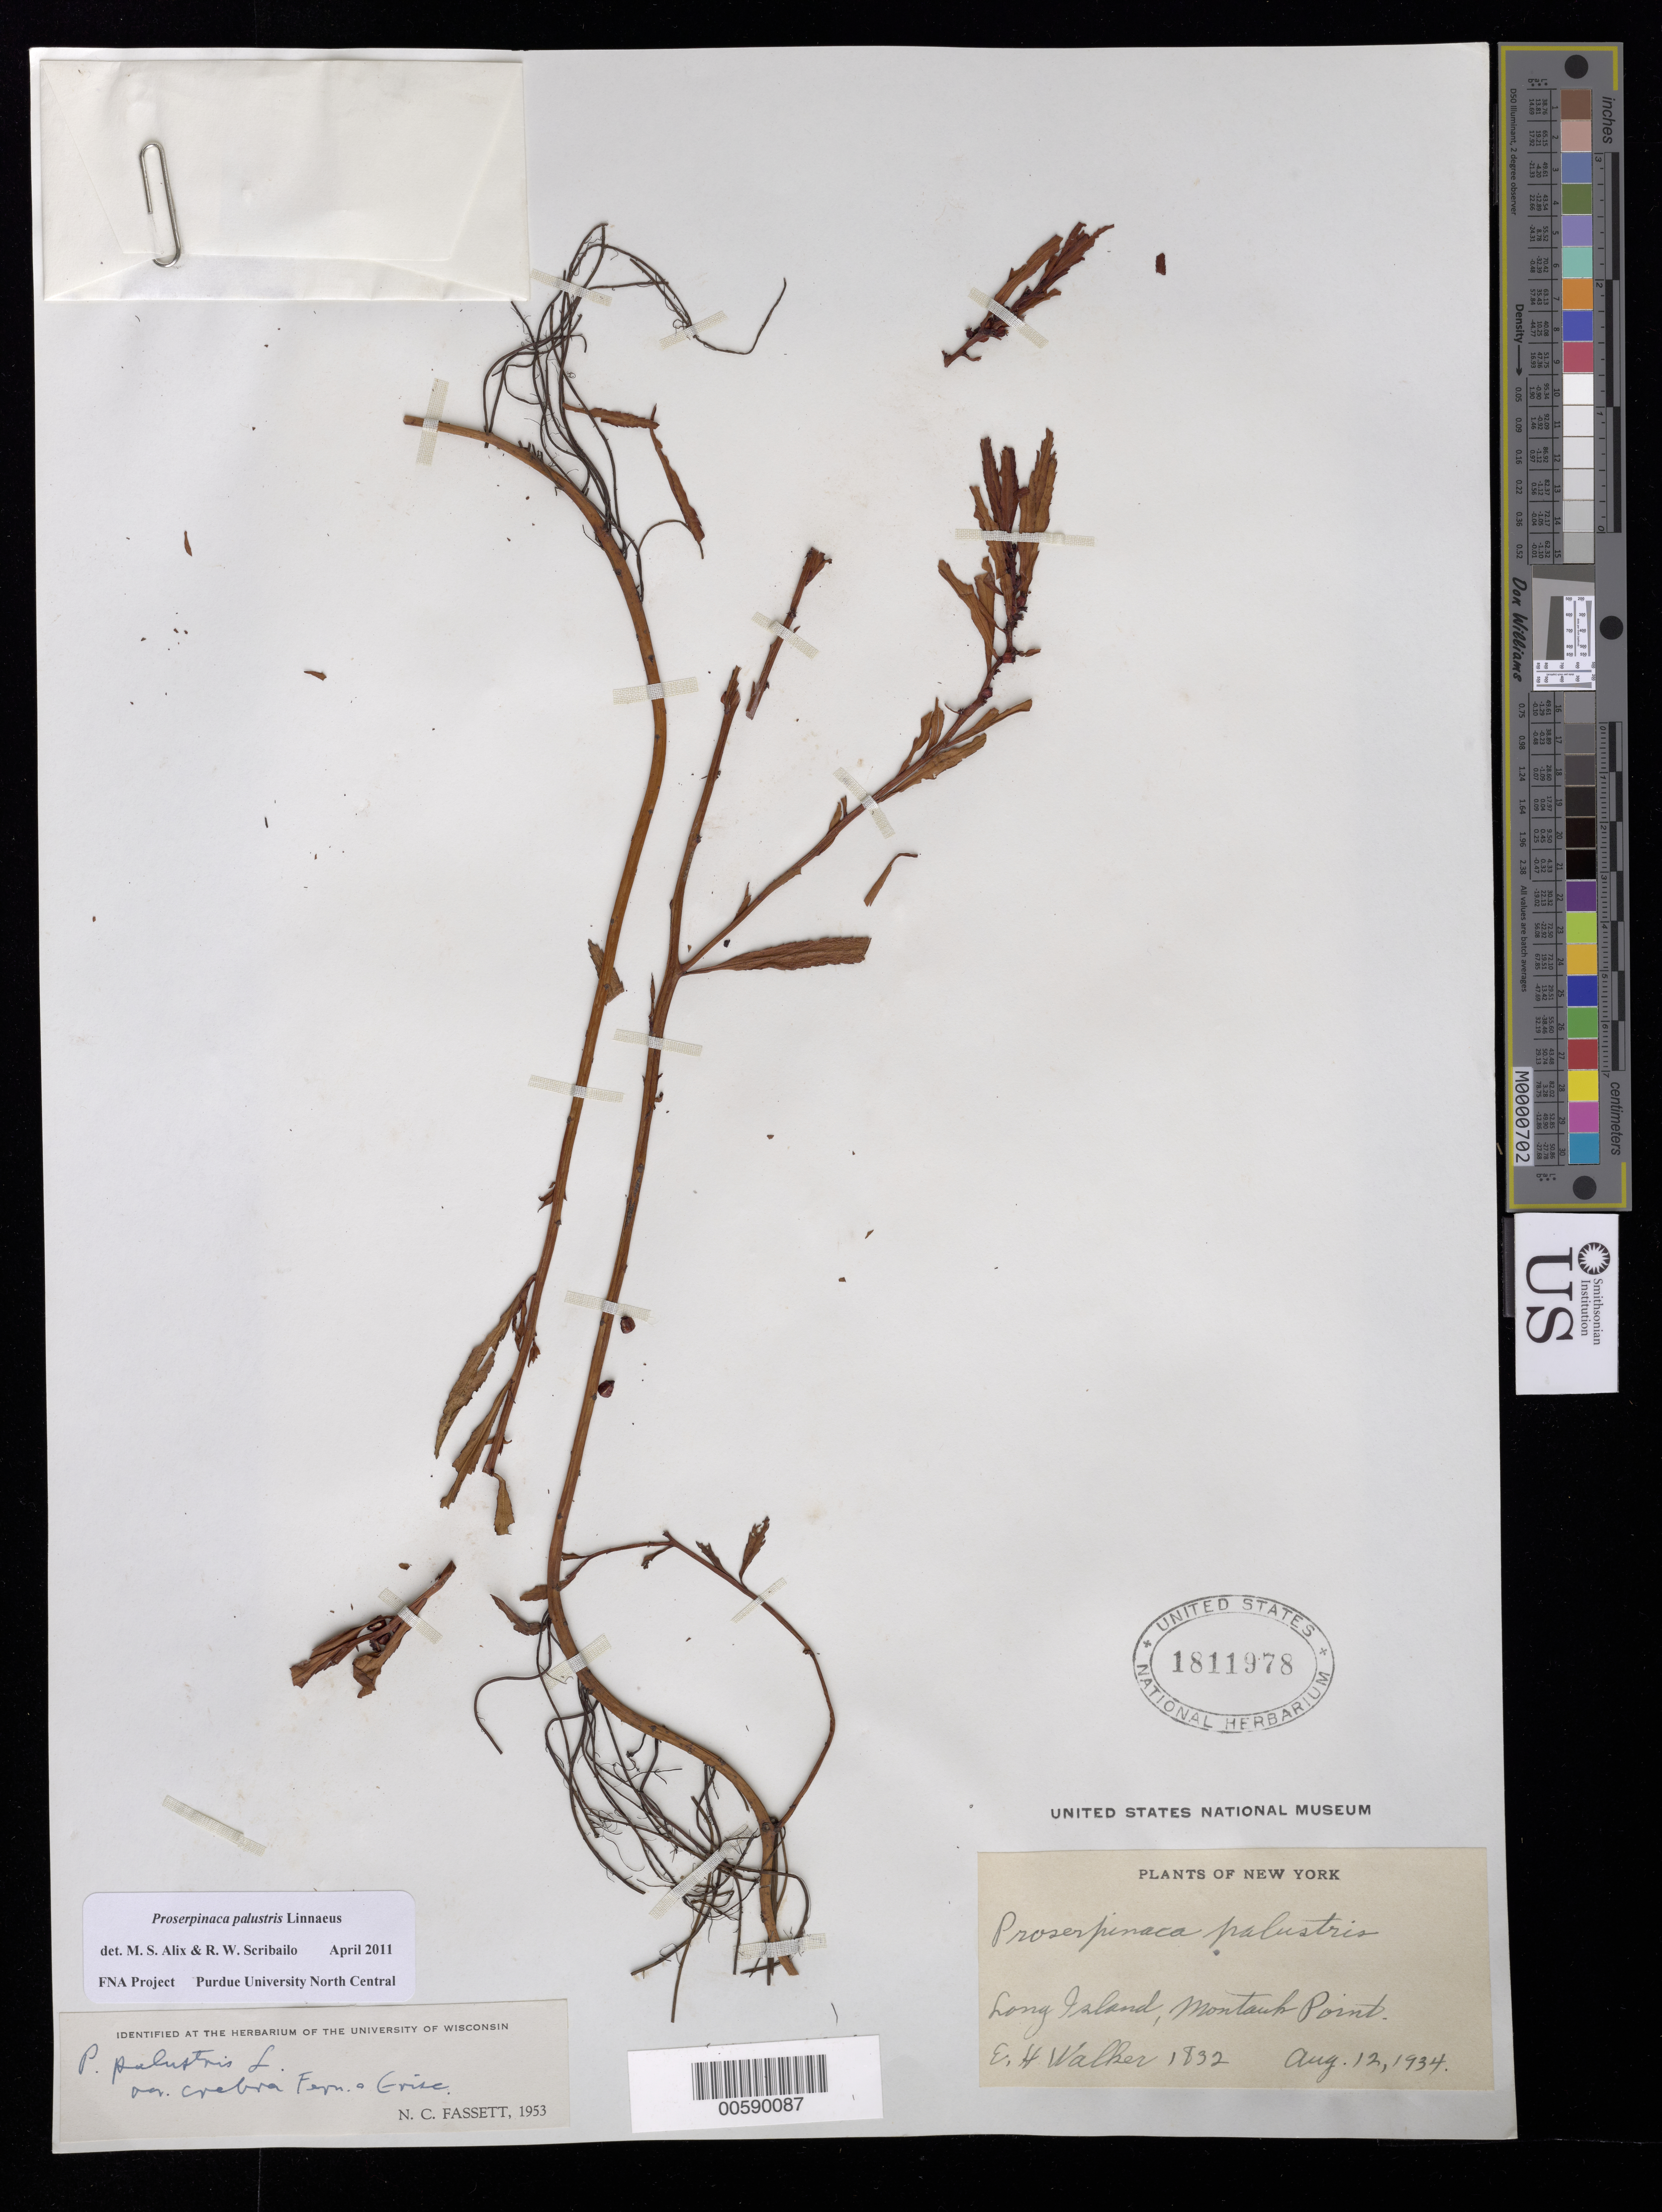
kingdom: Plantae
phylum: Tracheophyta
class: Magnoliopsida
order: Saxifragales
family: Haloragaceae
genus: Proserpinaca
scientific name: Proserpinaca palustris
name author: L.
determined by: Scribailo, R. W.; Alix, M. S.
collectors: E. H. Walker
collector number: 1832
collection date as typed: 12 Aug 1934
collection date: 1934-08-12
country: United States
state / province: New York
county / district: Suffolk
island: Long Island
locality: Montauk Point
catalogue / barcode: US 1811978